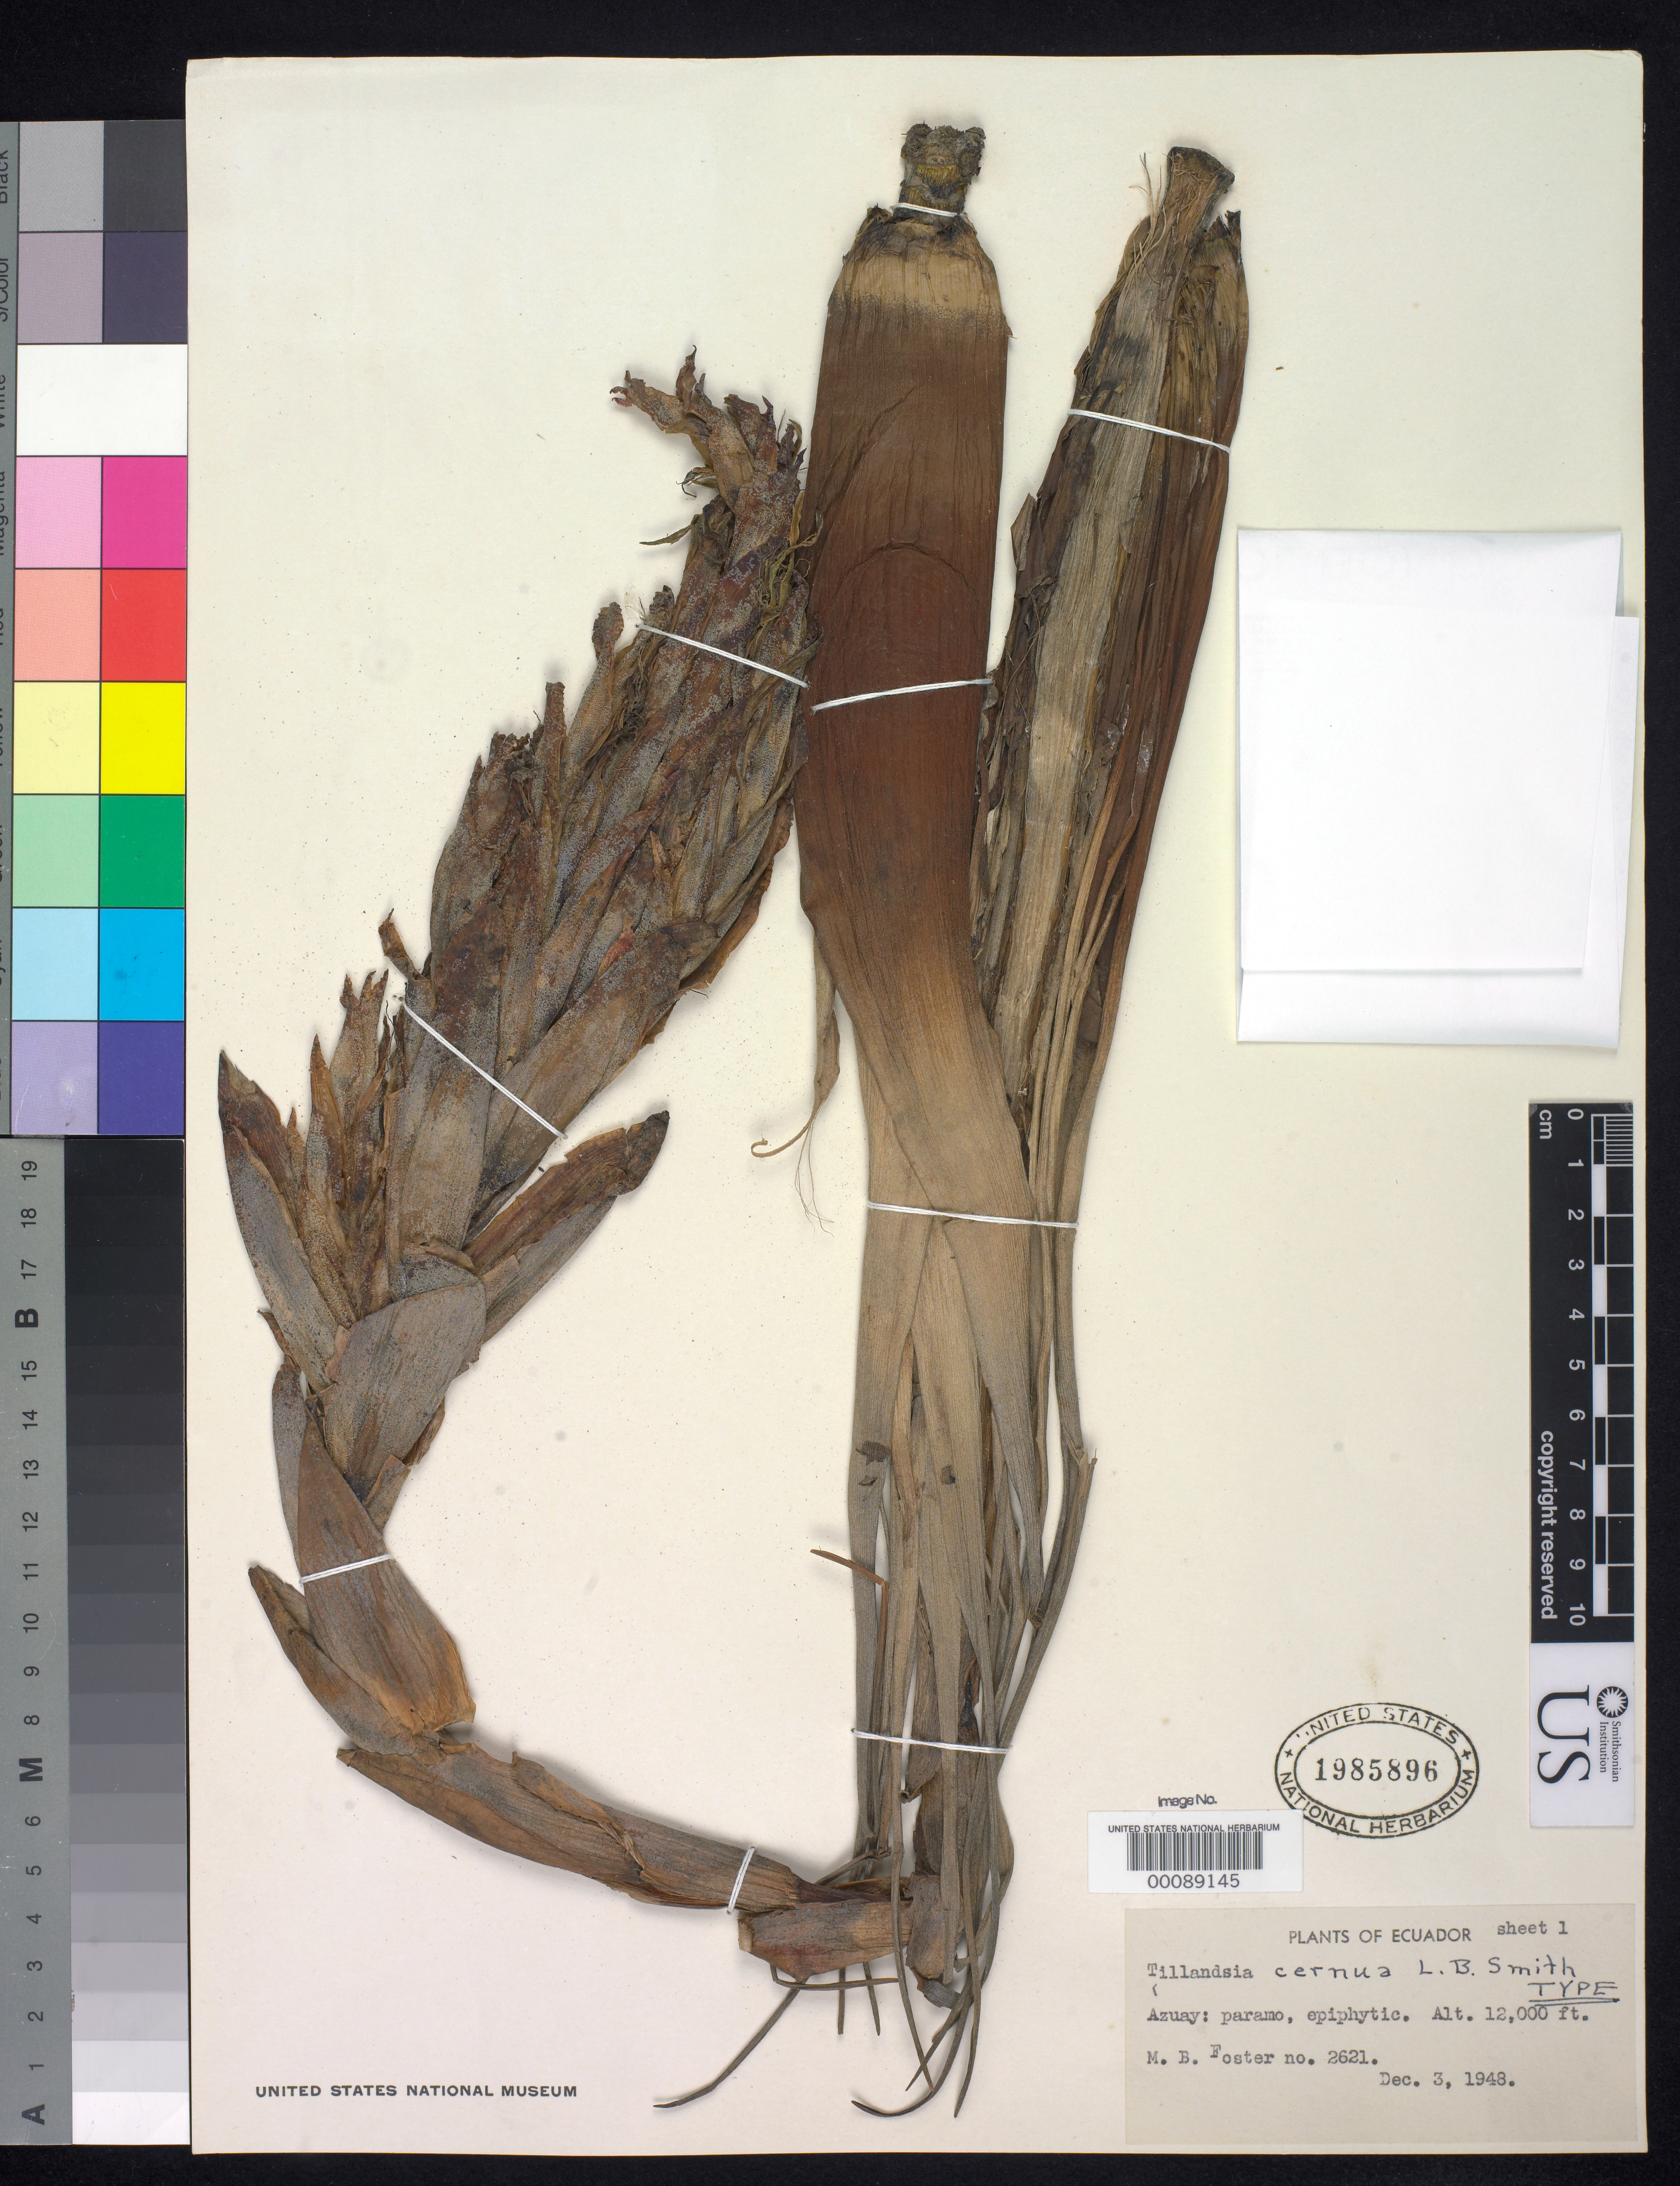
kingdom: Plantae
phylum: Tracheophyta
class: Liliopsida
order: Poales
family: Bromeliaceae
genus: Tillandsia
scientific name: Tillandsia cernua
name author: L.B. Sm.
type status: Holotype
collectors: M. B. Foster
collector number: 2621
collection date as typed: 03 Dec 1948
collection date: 1948-12-03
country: Ecuador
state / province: Azuay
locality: Paramo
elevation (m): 3658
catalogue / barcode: US 1985896